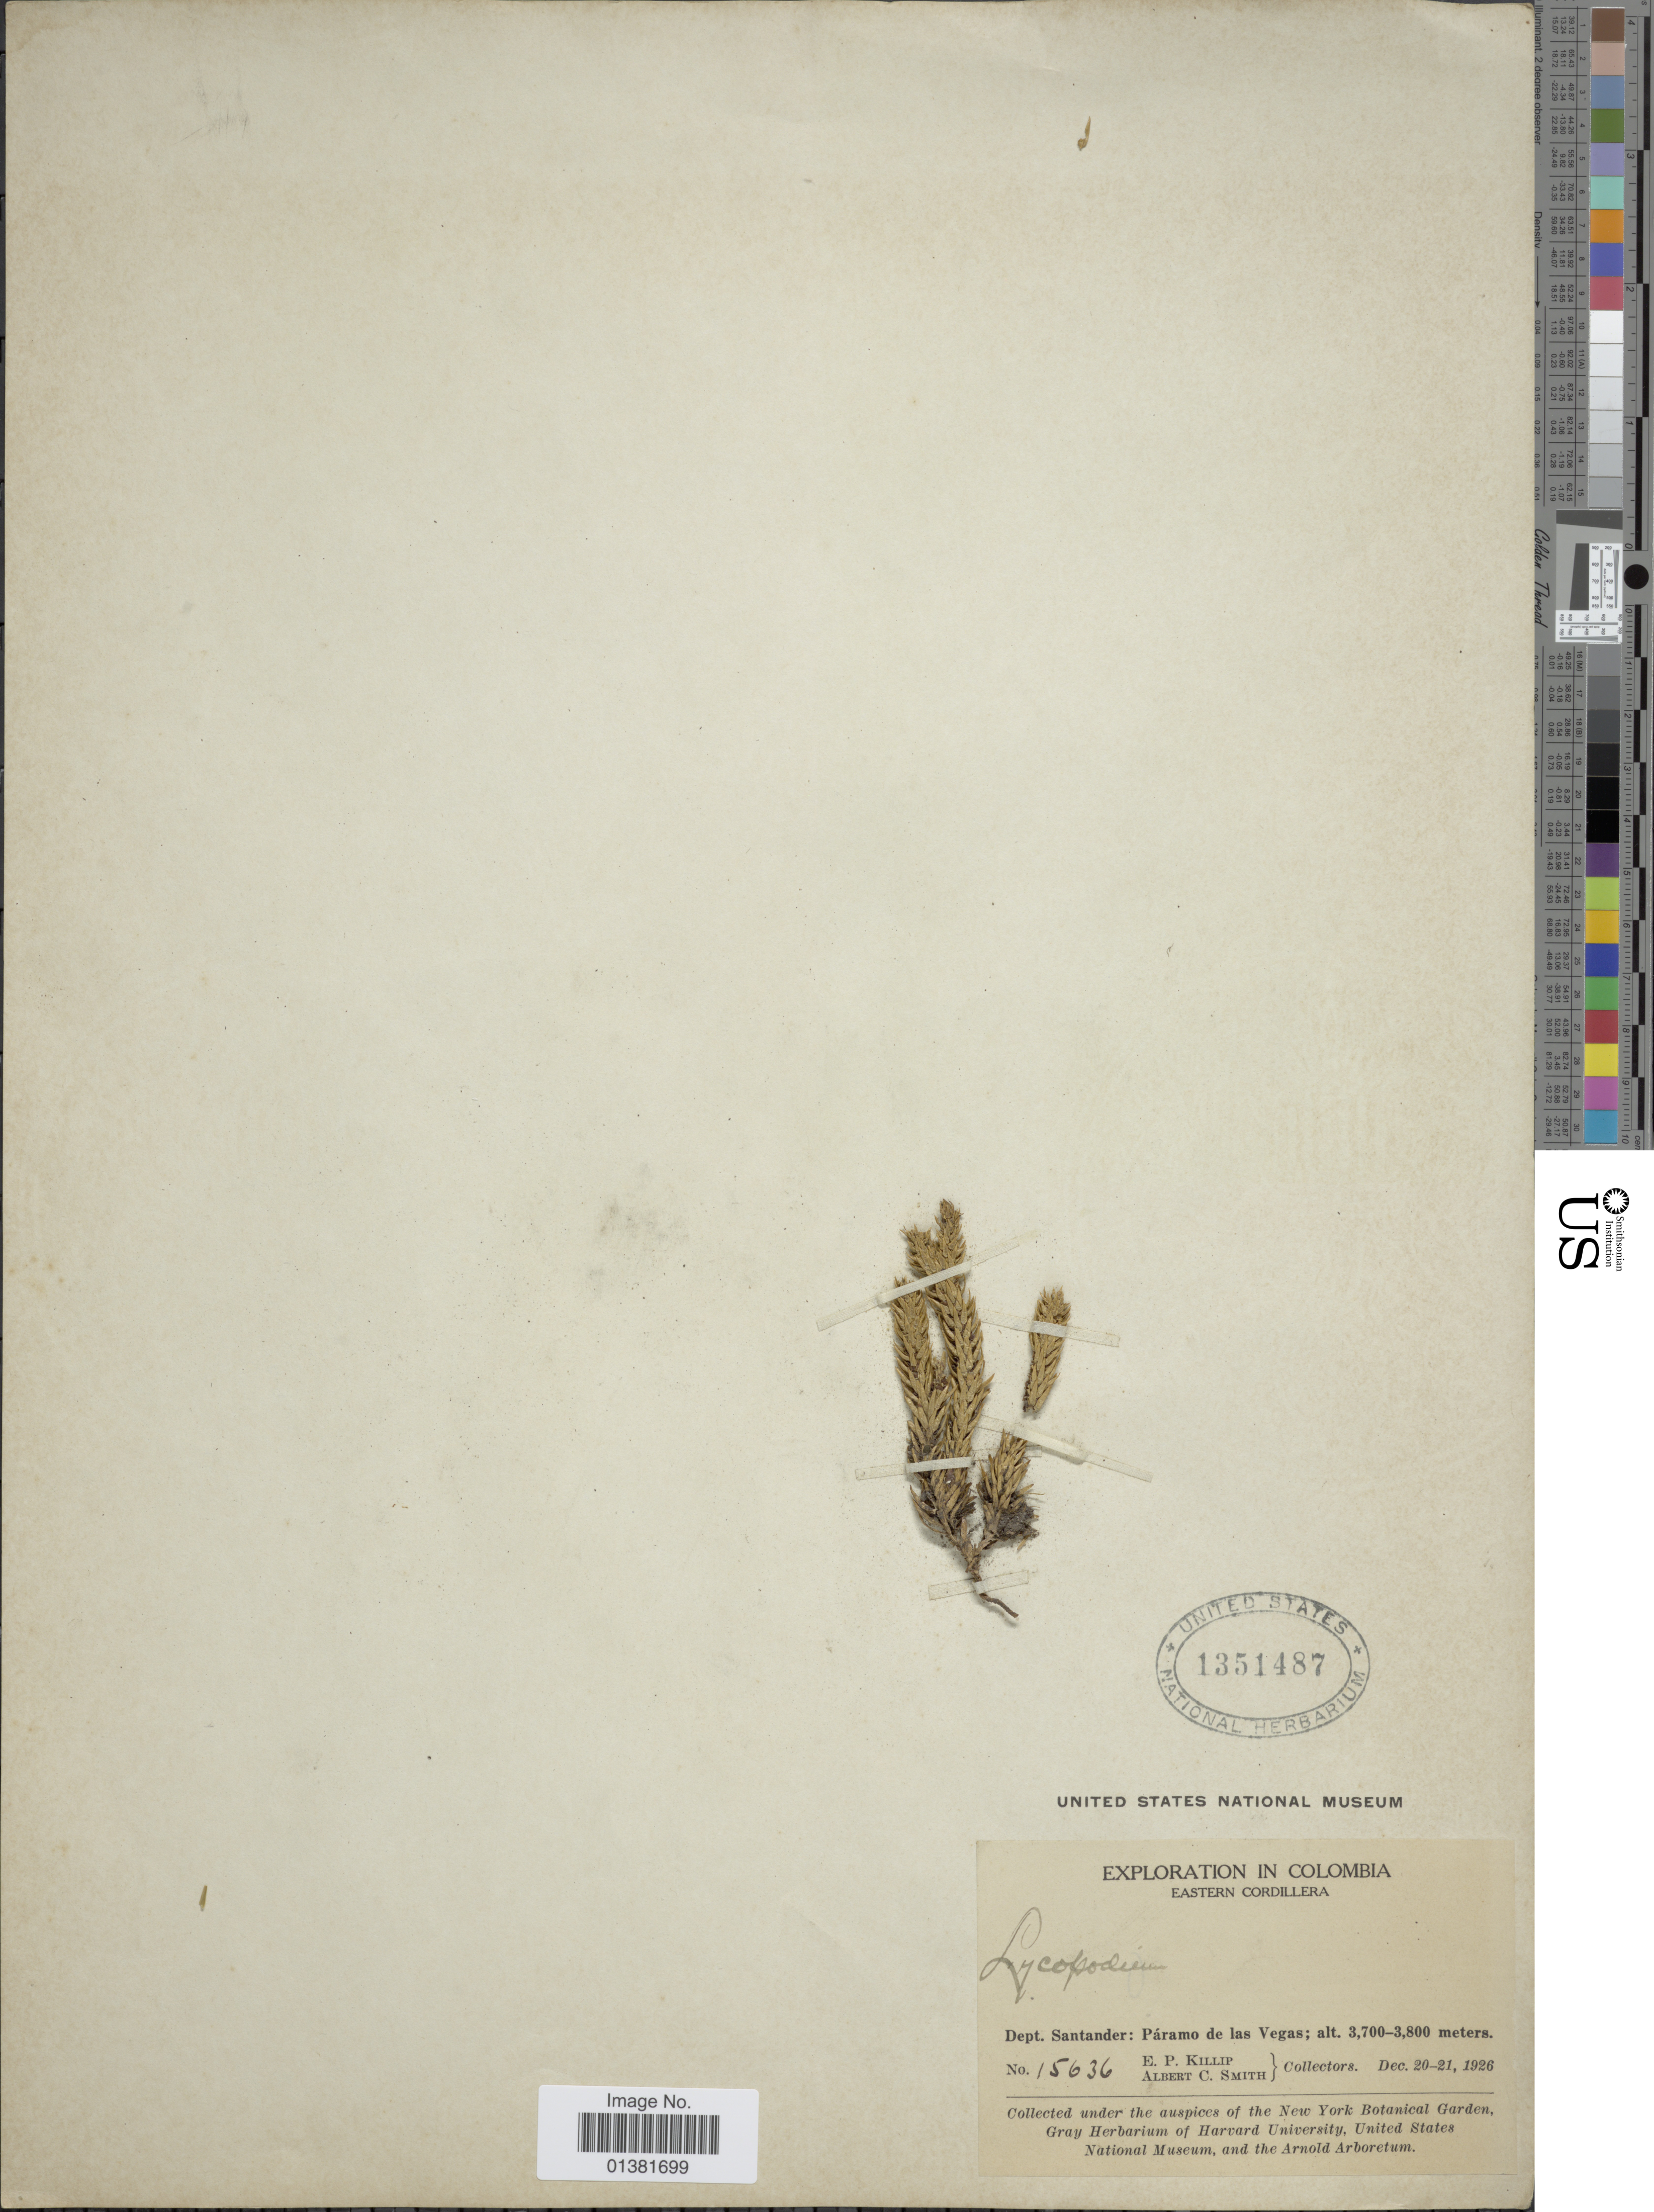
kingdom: Plantae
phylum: Tracheophyta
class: Lycopodiopsida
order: Lycopodiales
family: Lycopodiaceae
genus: Phlegmariurus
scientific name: Phlegmariurus sp.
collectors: E. P. Killip & A. C. Smith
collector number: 15636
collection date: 1926-12-20/1926-12-21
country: Colombia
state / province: Santander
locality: Eastern Cordillera, Páramo de las Vegas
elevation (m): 3700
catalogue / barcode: US 1351487